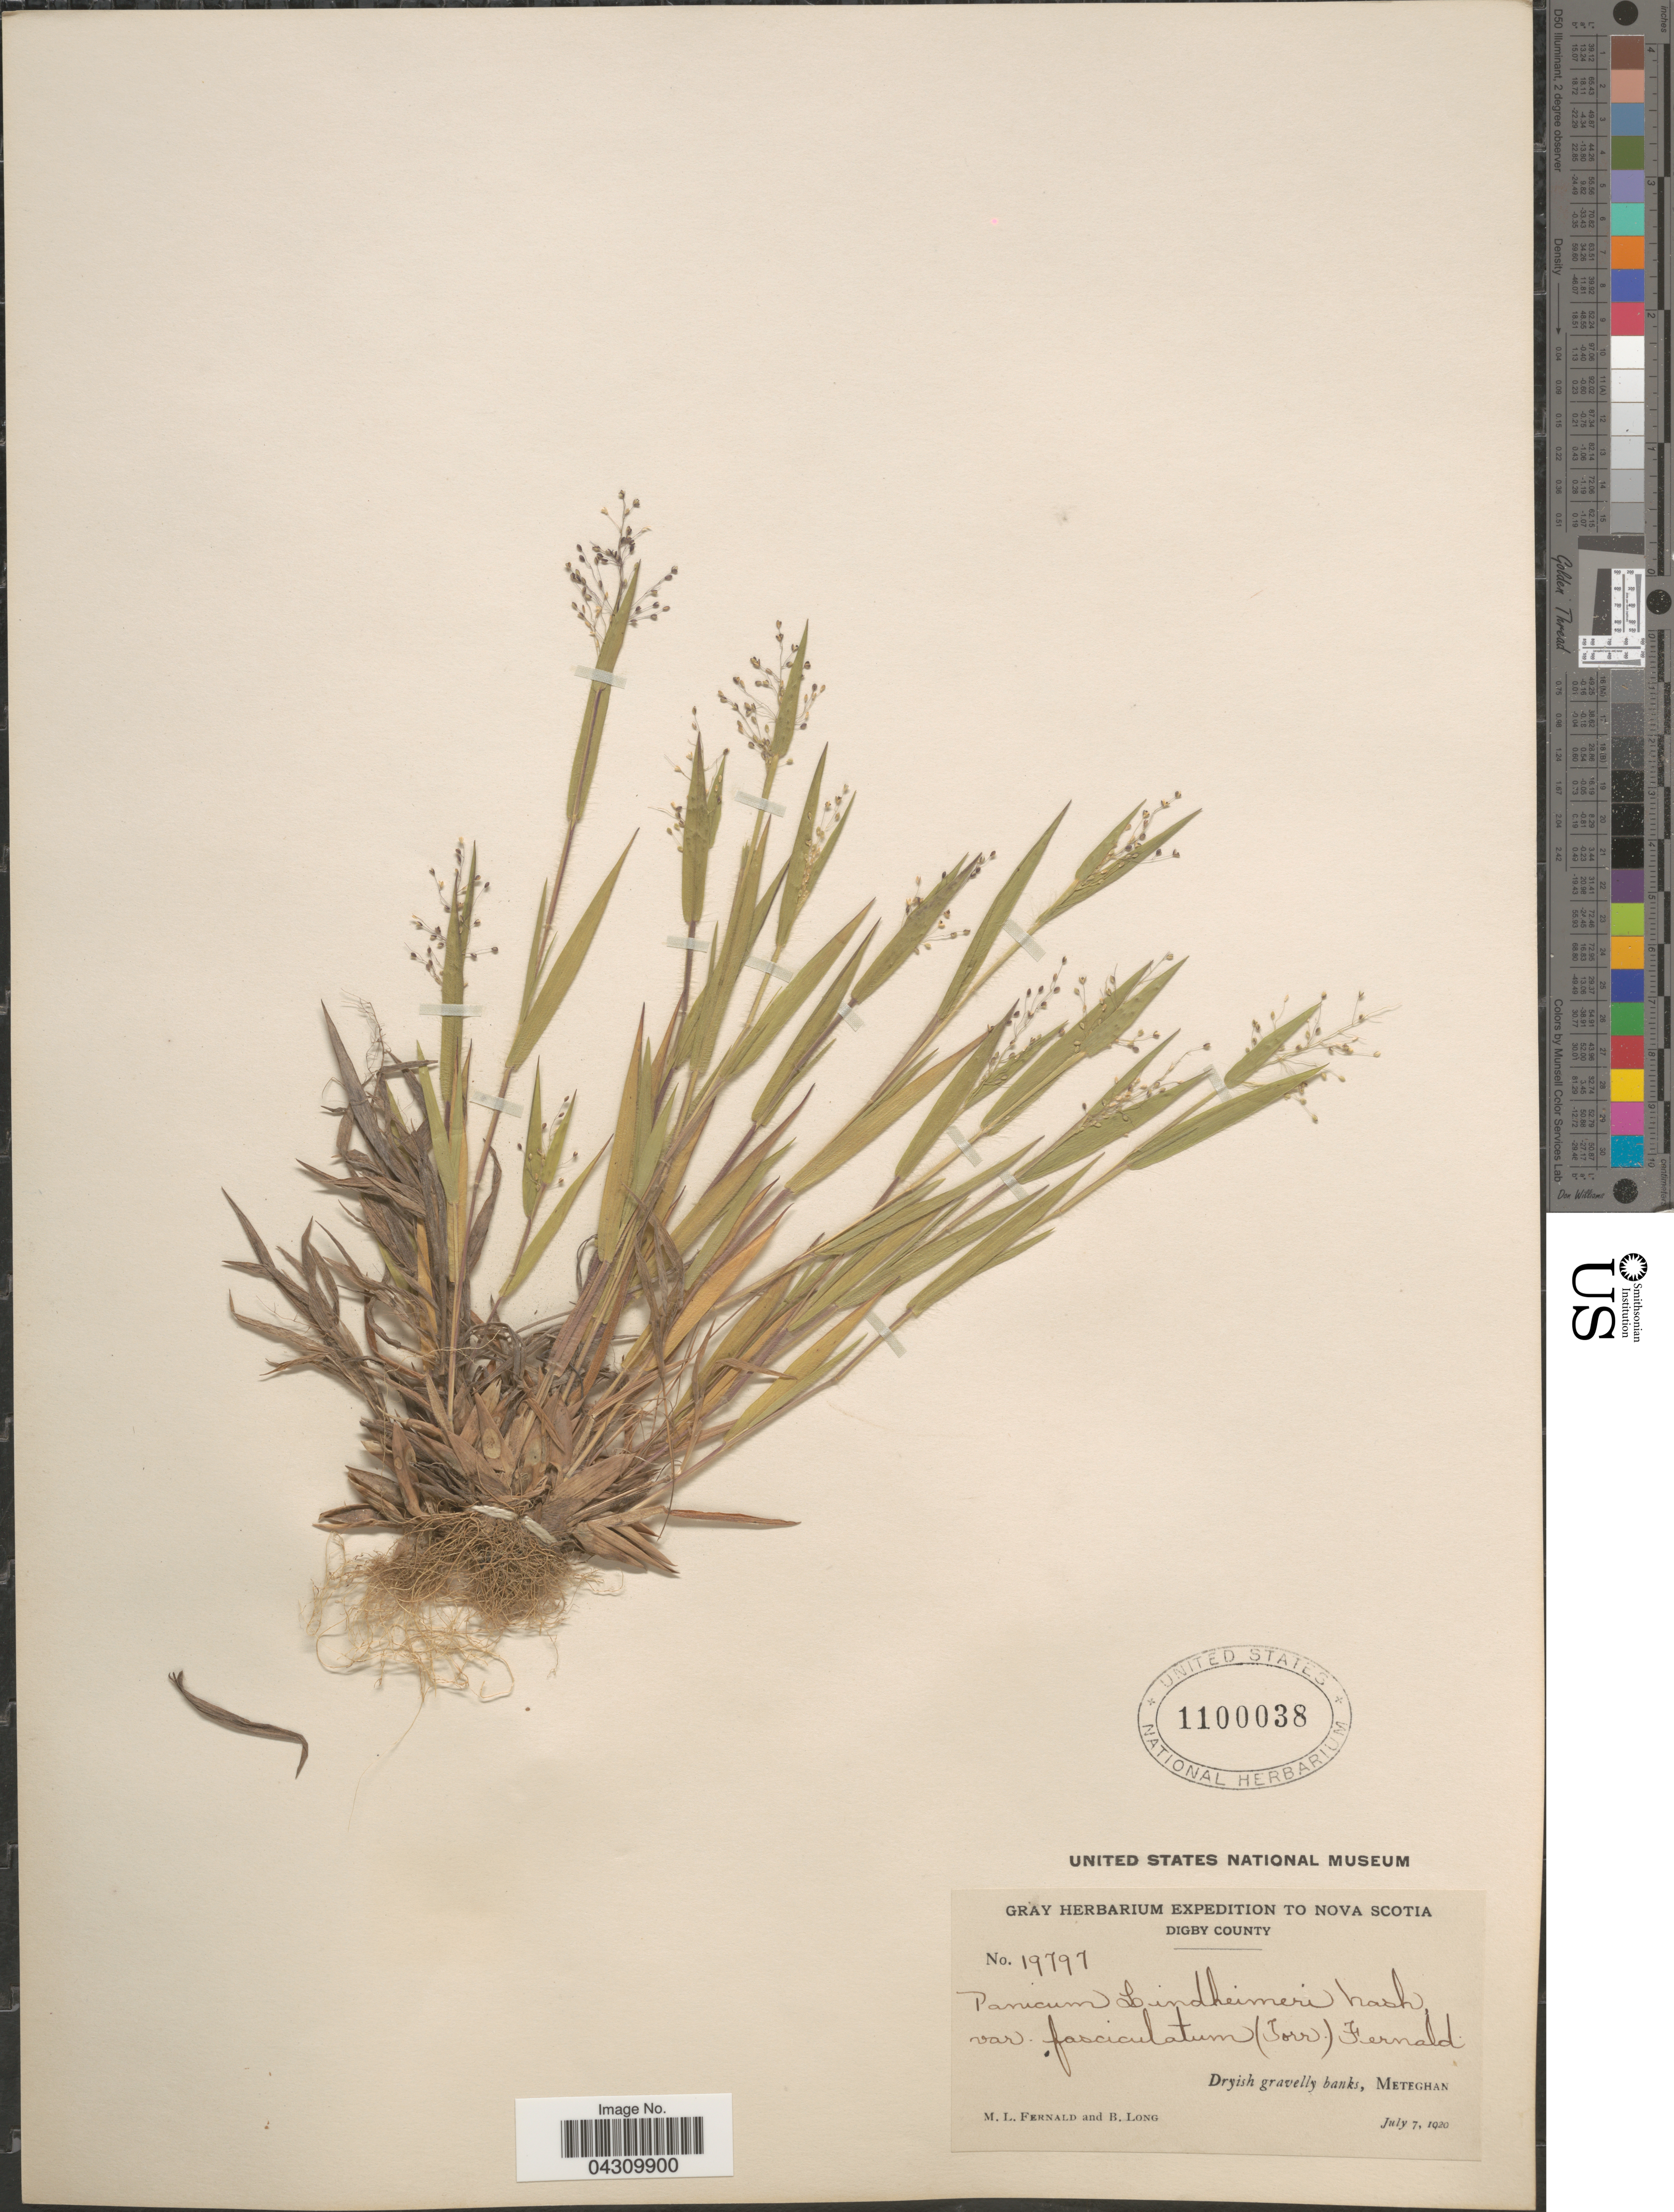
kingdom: Plantae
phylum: Tracheophyta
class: Liliopsida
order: Poales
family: Poaceae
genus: Dichanthelium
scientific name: Dichanthelium acuminatum var. acuminatum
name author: (Sw.) Gould & C.A. Clark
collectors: M. L. Fernald & B. Long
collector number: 19797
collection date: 1920-07-07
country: Canada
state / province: Nova Scotia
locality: Gray Herbarium Expedition to Nova Scotia. Digby County. Dryish gravelly banks, Meteghan.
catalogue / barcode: US 1100038